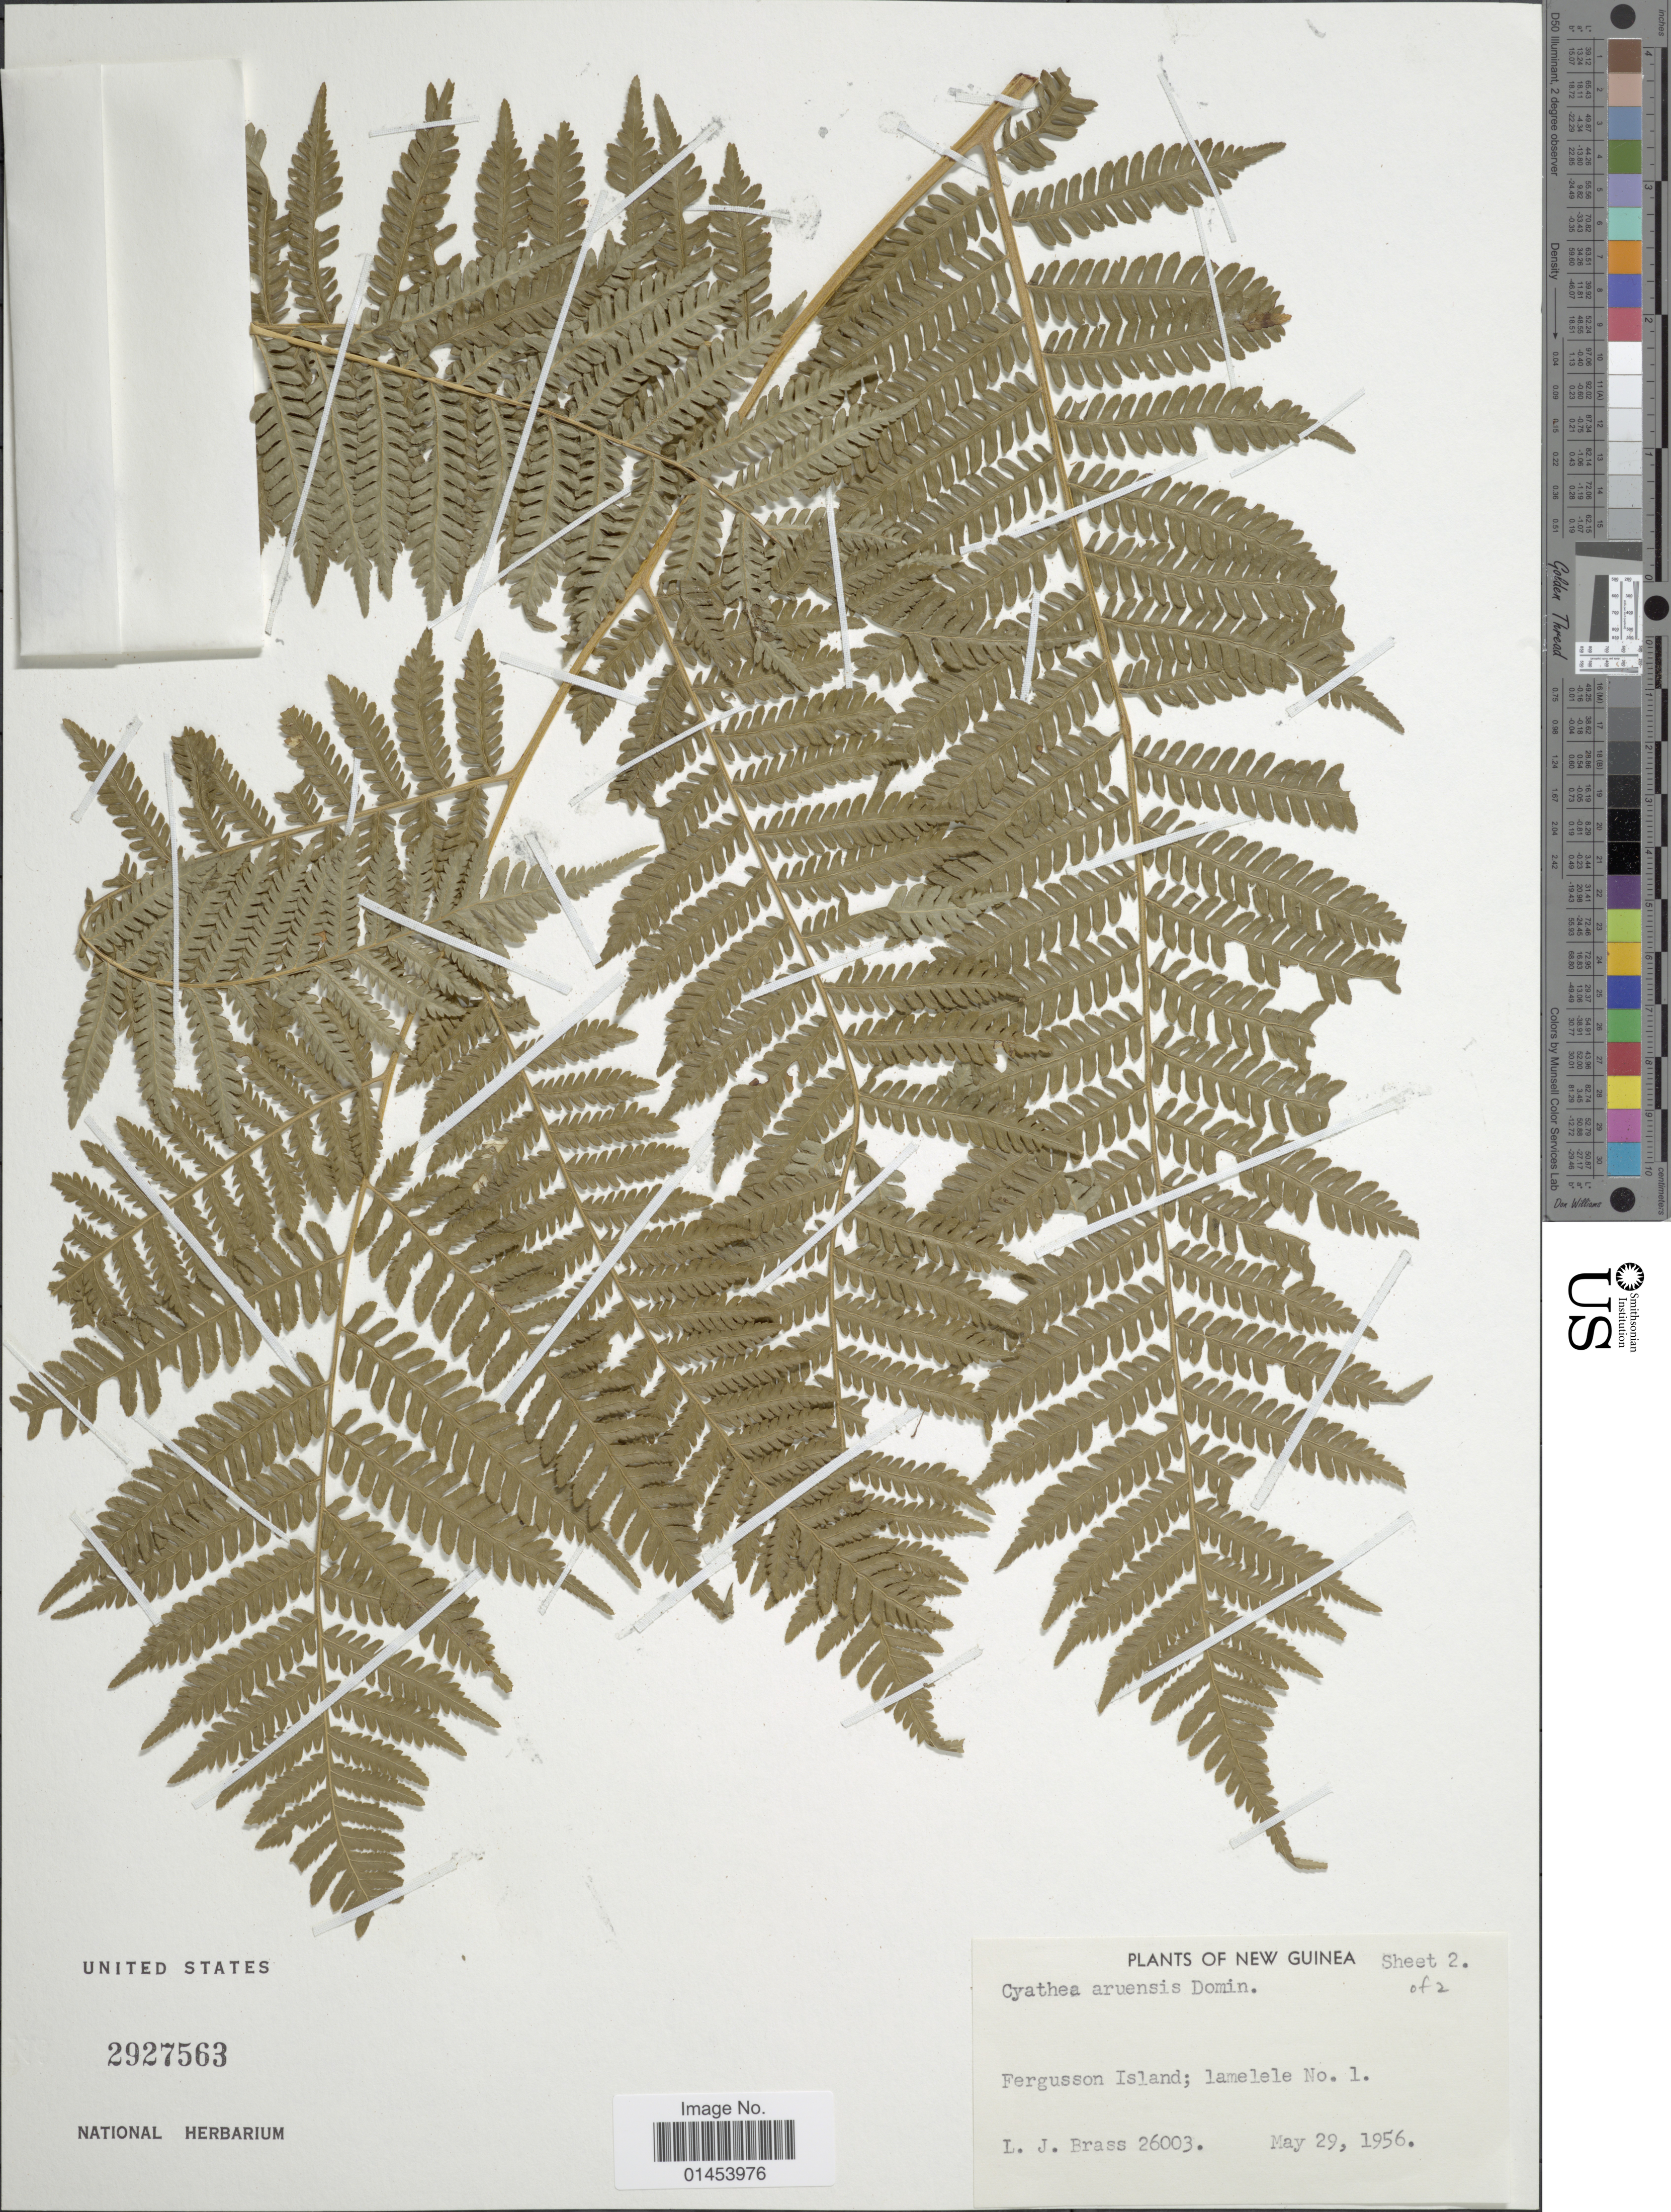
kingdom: Plantae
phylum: Tracheophyta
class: Polypodiopsida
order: Cyatheales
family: Cyatheaceae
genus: Cyathea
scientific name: Cyathea rumphiana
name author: (Alderw.) Merr.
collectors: L. J. Brass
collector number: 26003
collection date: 1956-05-29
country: Papua New Guinea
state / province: Milne Bay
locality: New Guinea. Fergusson Island; lamelele No. 1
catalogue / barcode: US 2927563